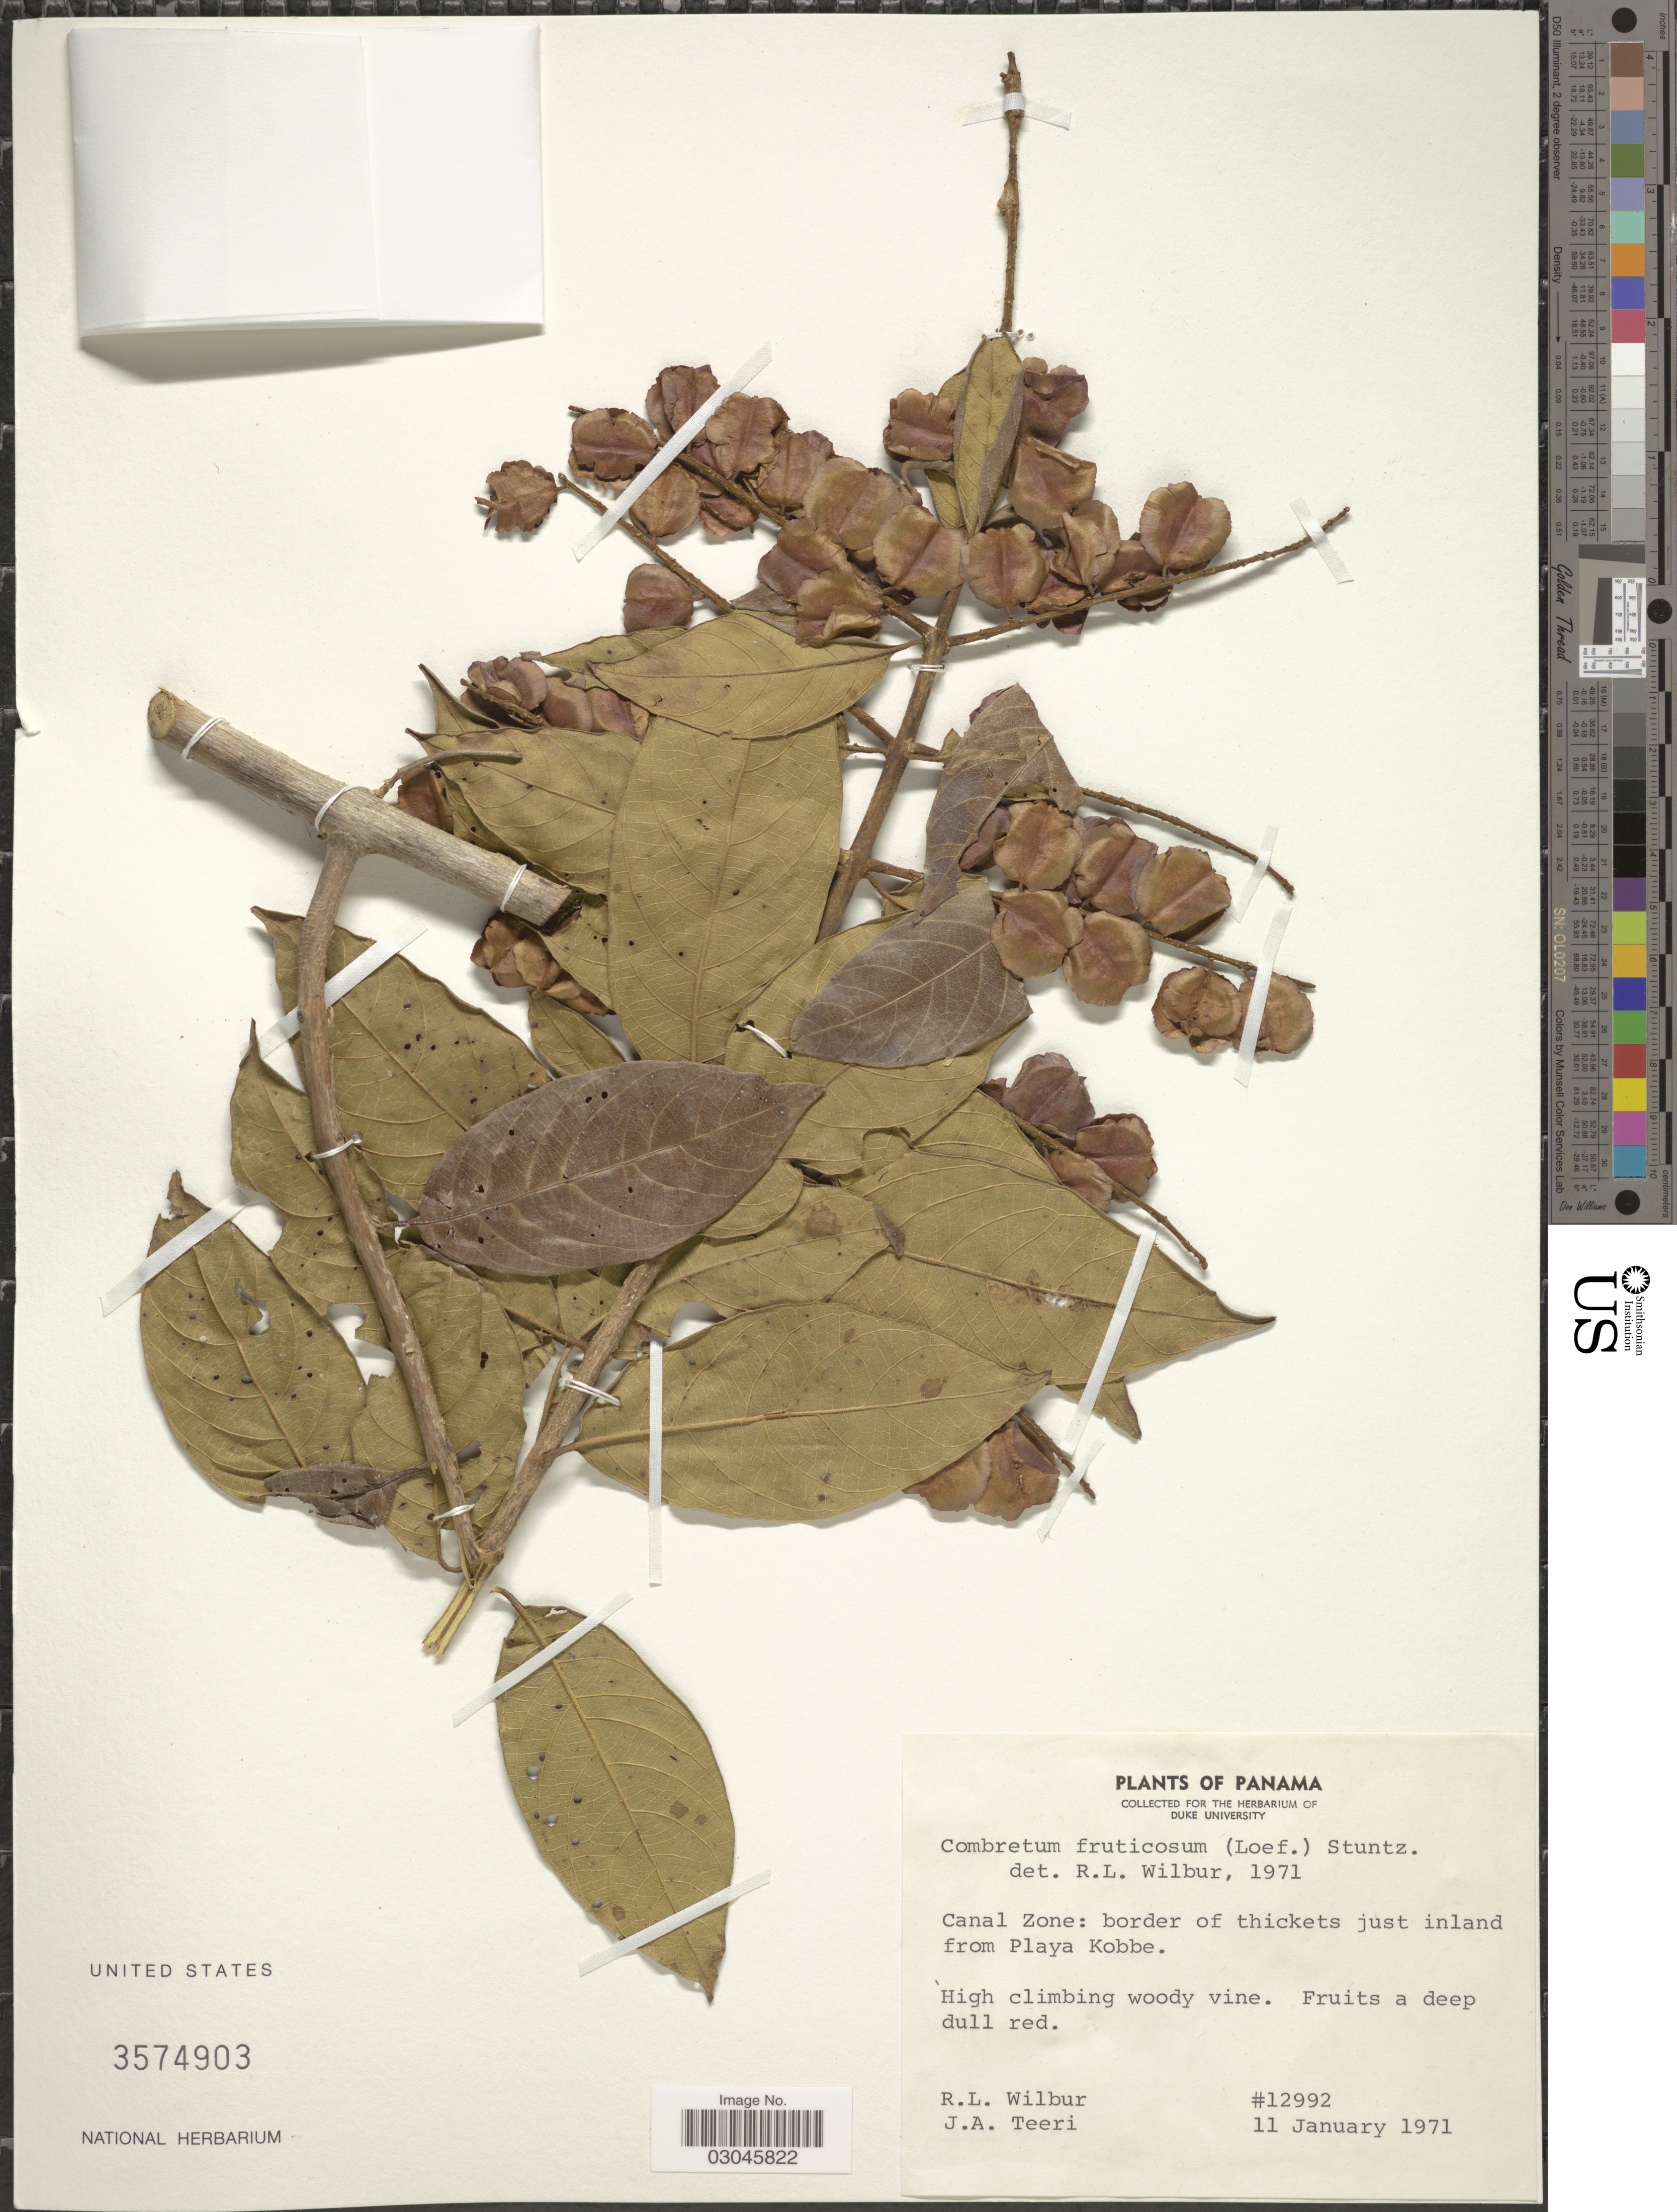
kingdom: Plantae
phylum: Tracheophyta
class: Magnoliopsida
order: Myrtales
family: Combretaceae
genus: Combretum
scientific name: Combretum fruticosum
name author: (Loefl.) Stuntz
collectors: R. L. Wilbur & J. Teeri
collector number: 12992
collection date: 1971-01-11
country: Panama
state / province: Colón / Panamá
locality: Canal Zone: border of thickets just inland from Playa Kobbe.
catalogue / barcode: US 3574903